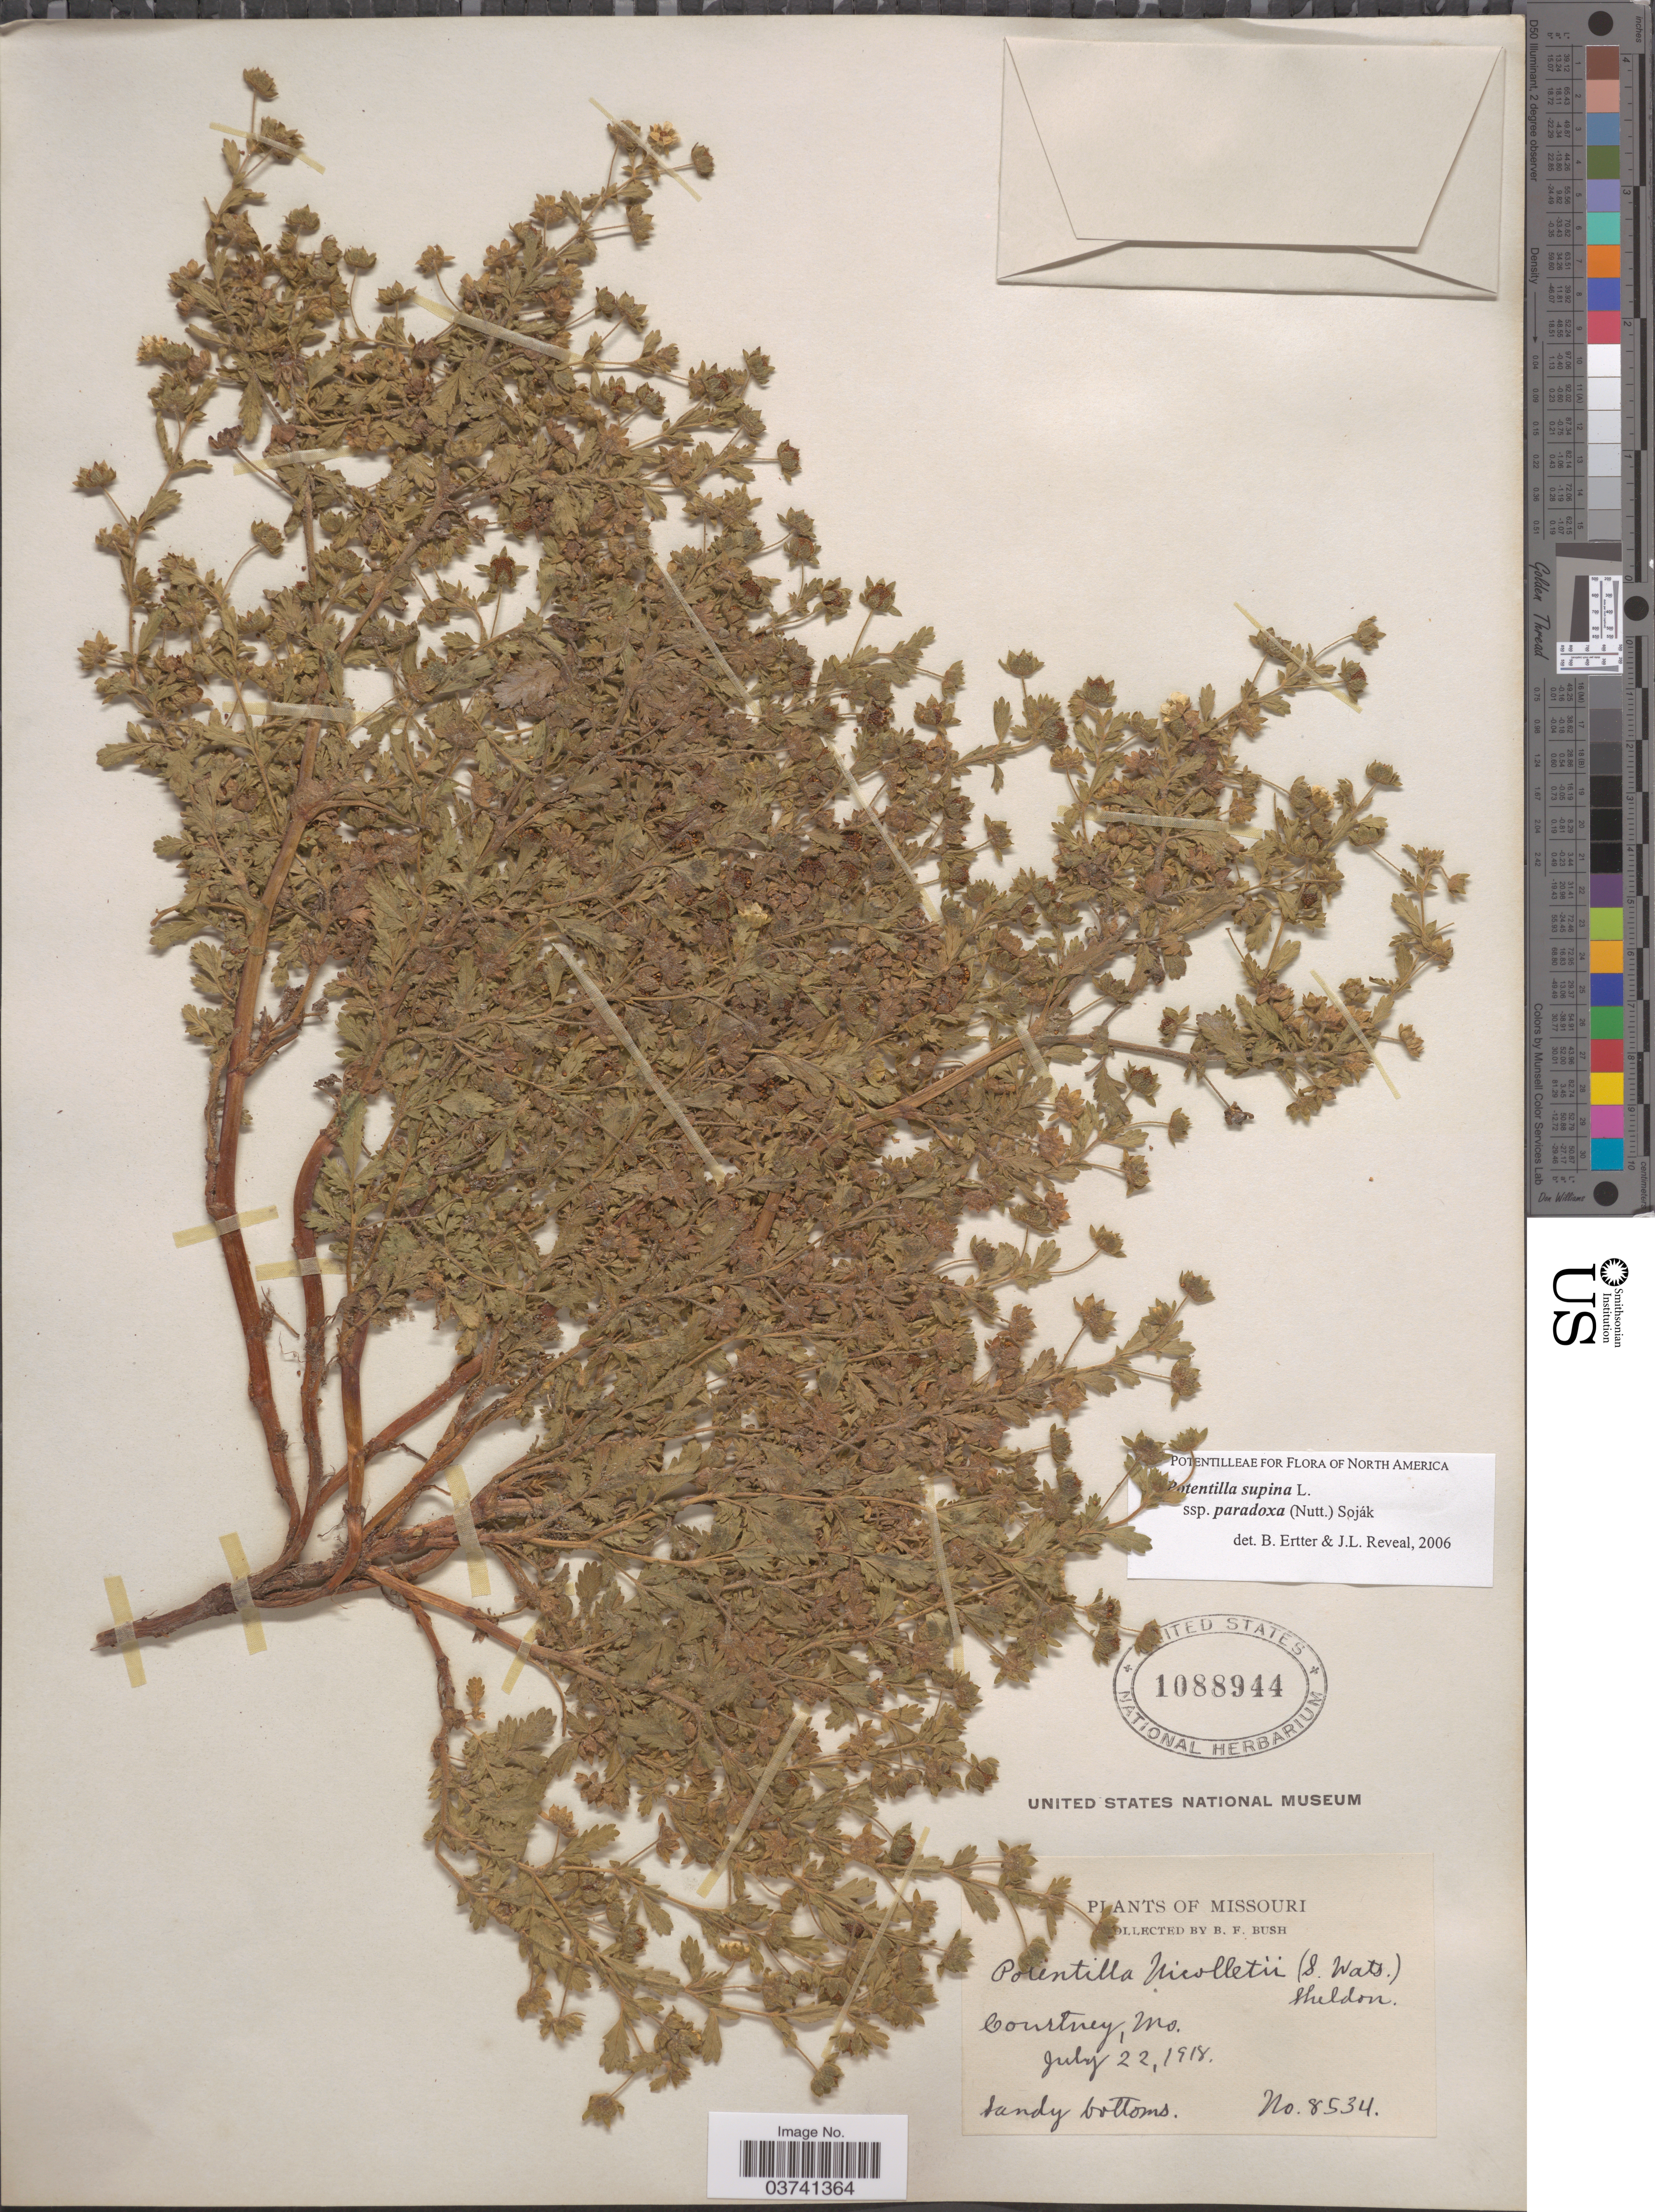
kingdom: Plantae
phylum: Tracheophyta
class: Magnoliopsida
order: Rosales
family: Rosaceae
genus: Potentilla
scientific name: Potentilla supina subsp. paradoxa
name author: (Nutt.) Soják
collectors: B. F. Bush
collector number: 8534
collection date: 1918-07-22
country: United States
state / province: Missouri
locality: Courtney.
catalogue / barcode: US 108894